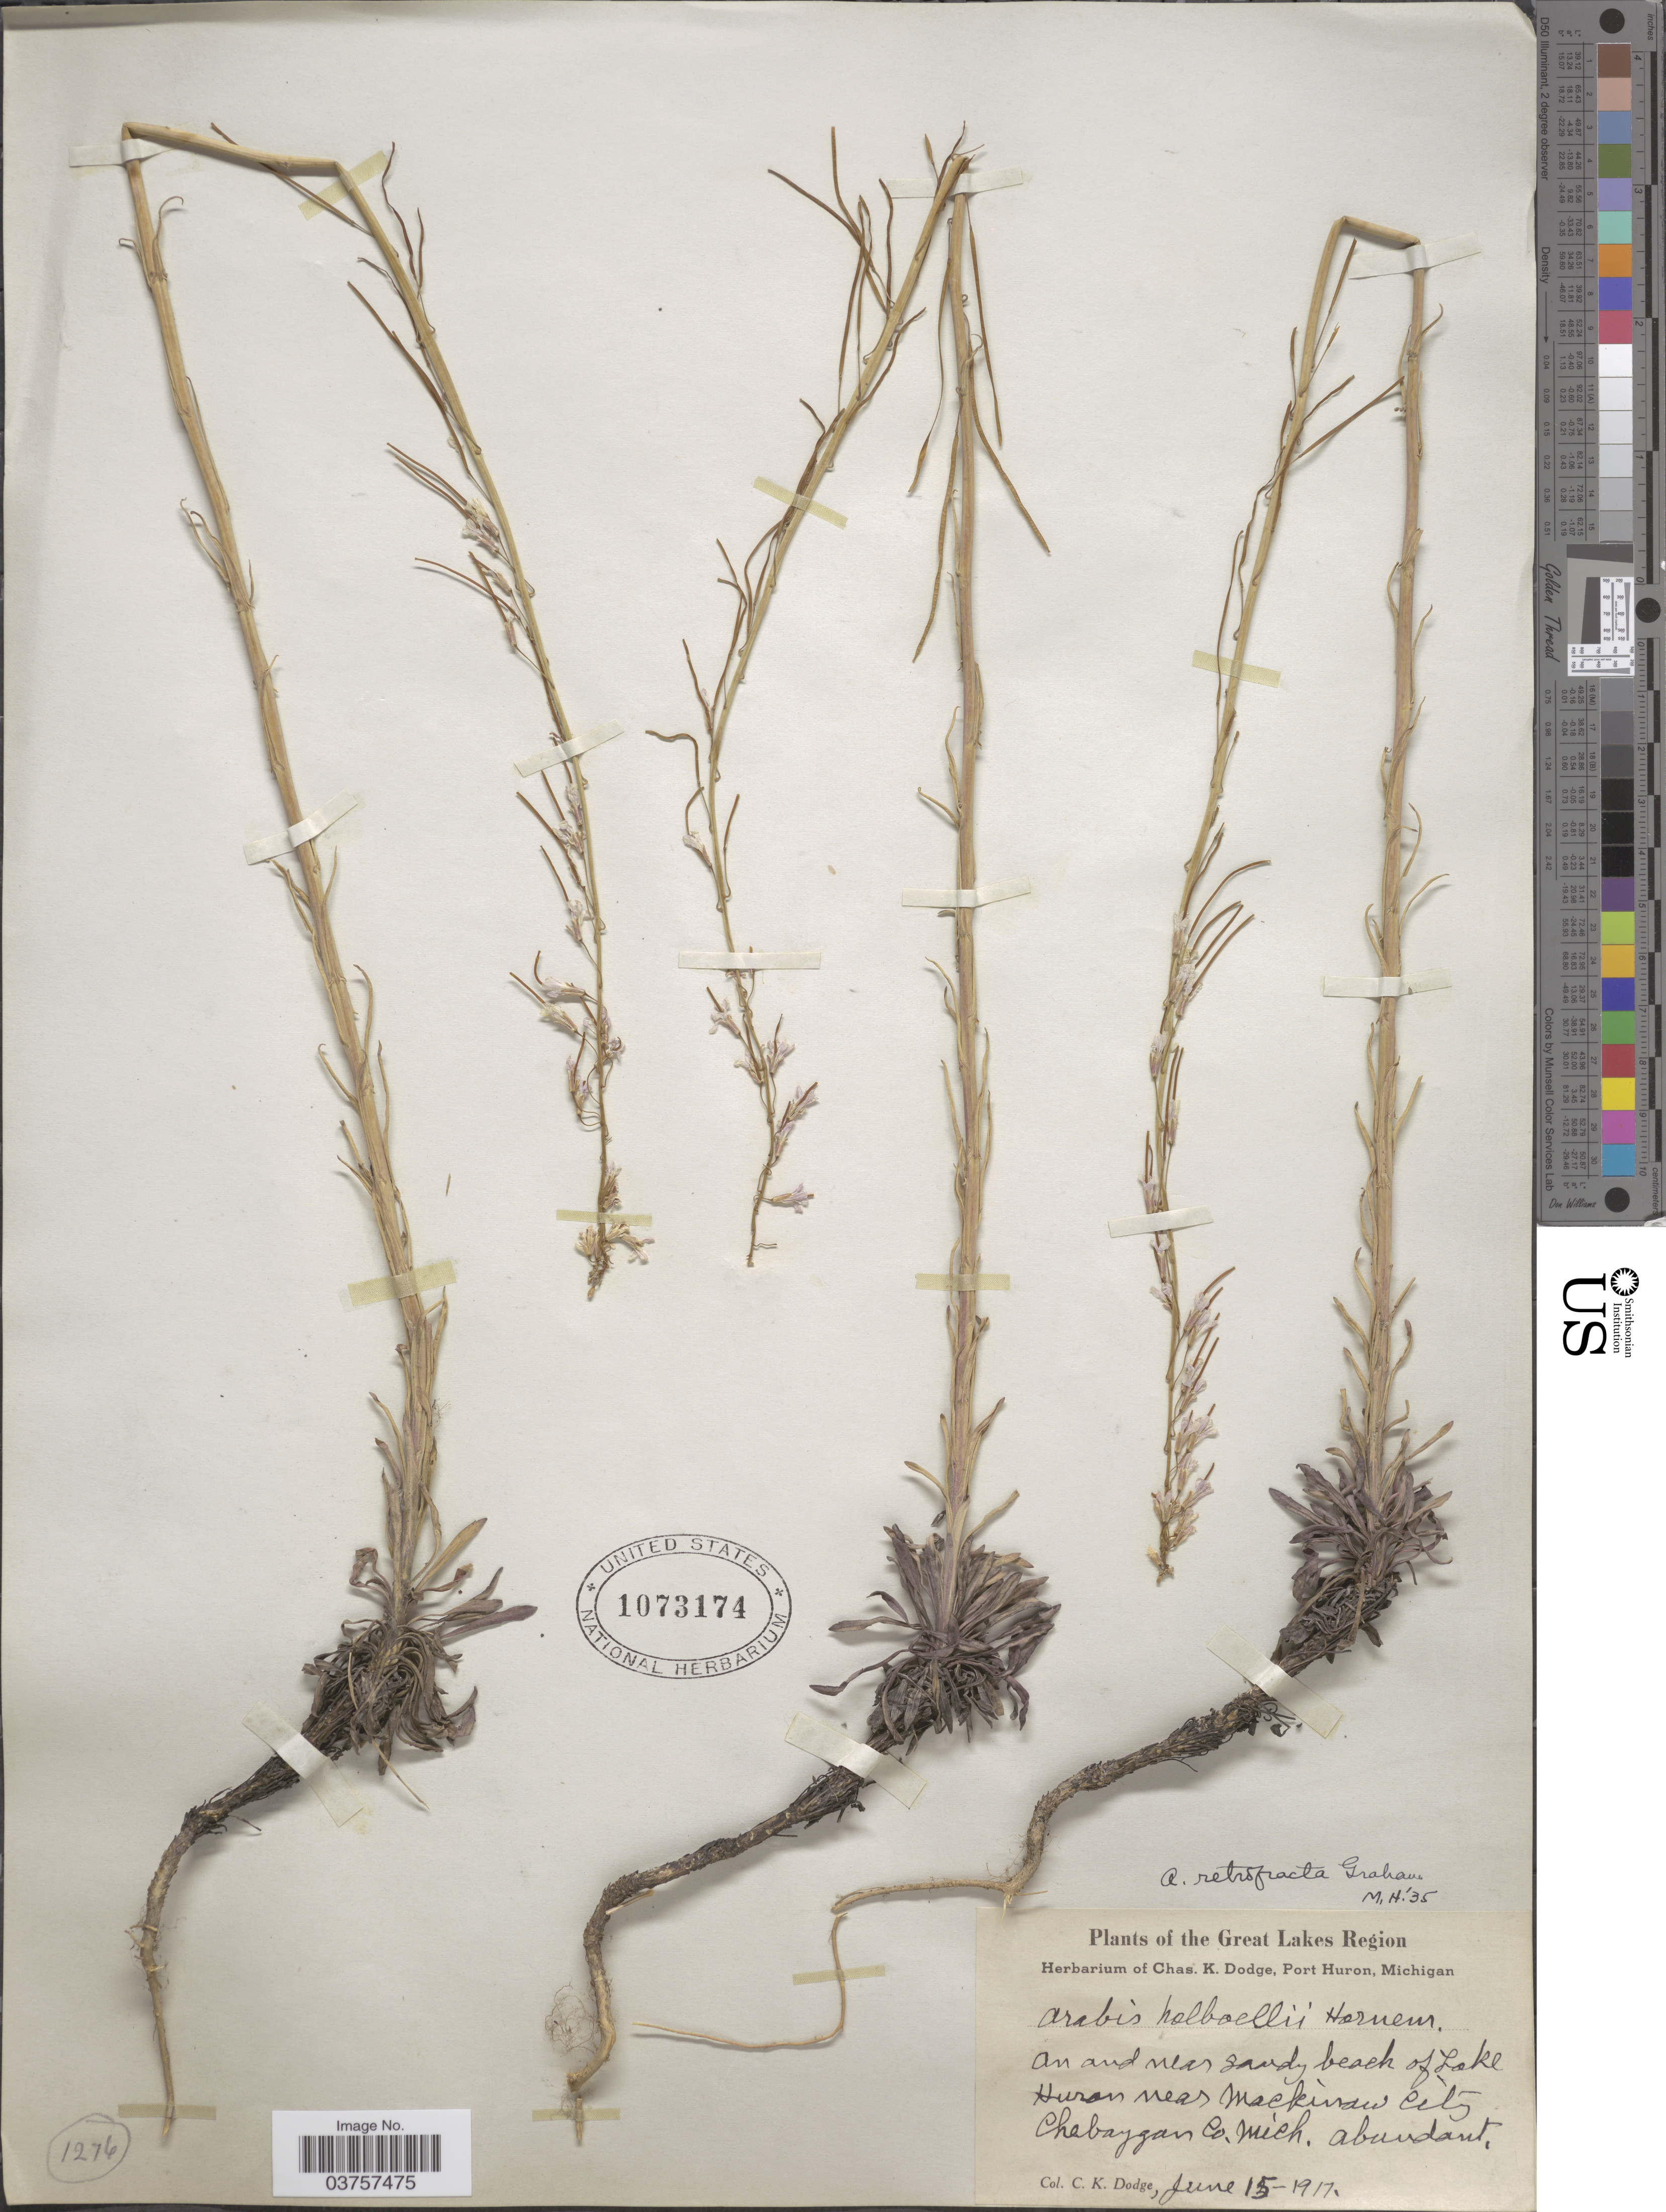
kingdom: Plantae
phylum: Tracheophyta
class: Magnoliopsida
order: Brassicales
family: Brassicaceae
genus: Arabis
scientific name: Arabis holboellii var. retrofracta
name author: Rydb.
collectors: C. K. Dodge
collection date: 1917-06-15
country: United States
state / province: Michigan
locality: The Great Lakes Region. On and near sandy beach of Lake Huron near Mackinaw City, Cheboygan Co. Mich.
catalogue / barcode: US 1073174